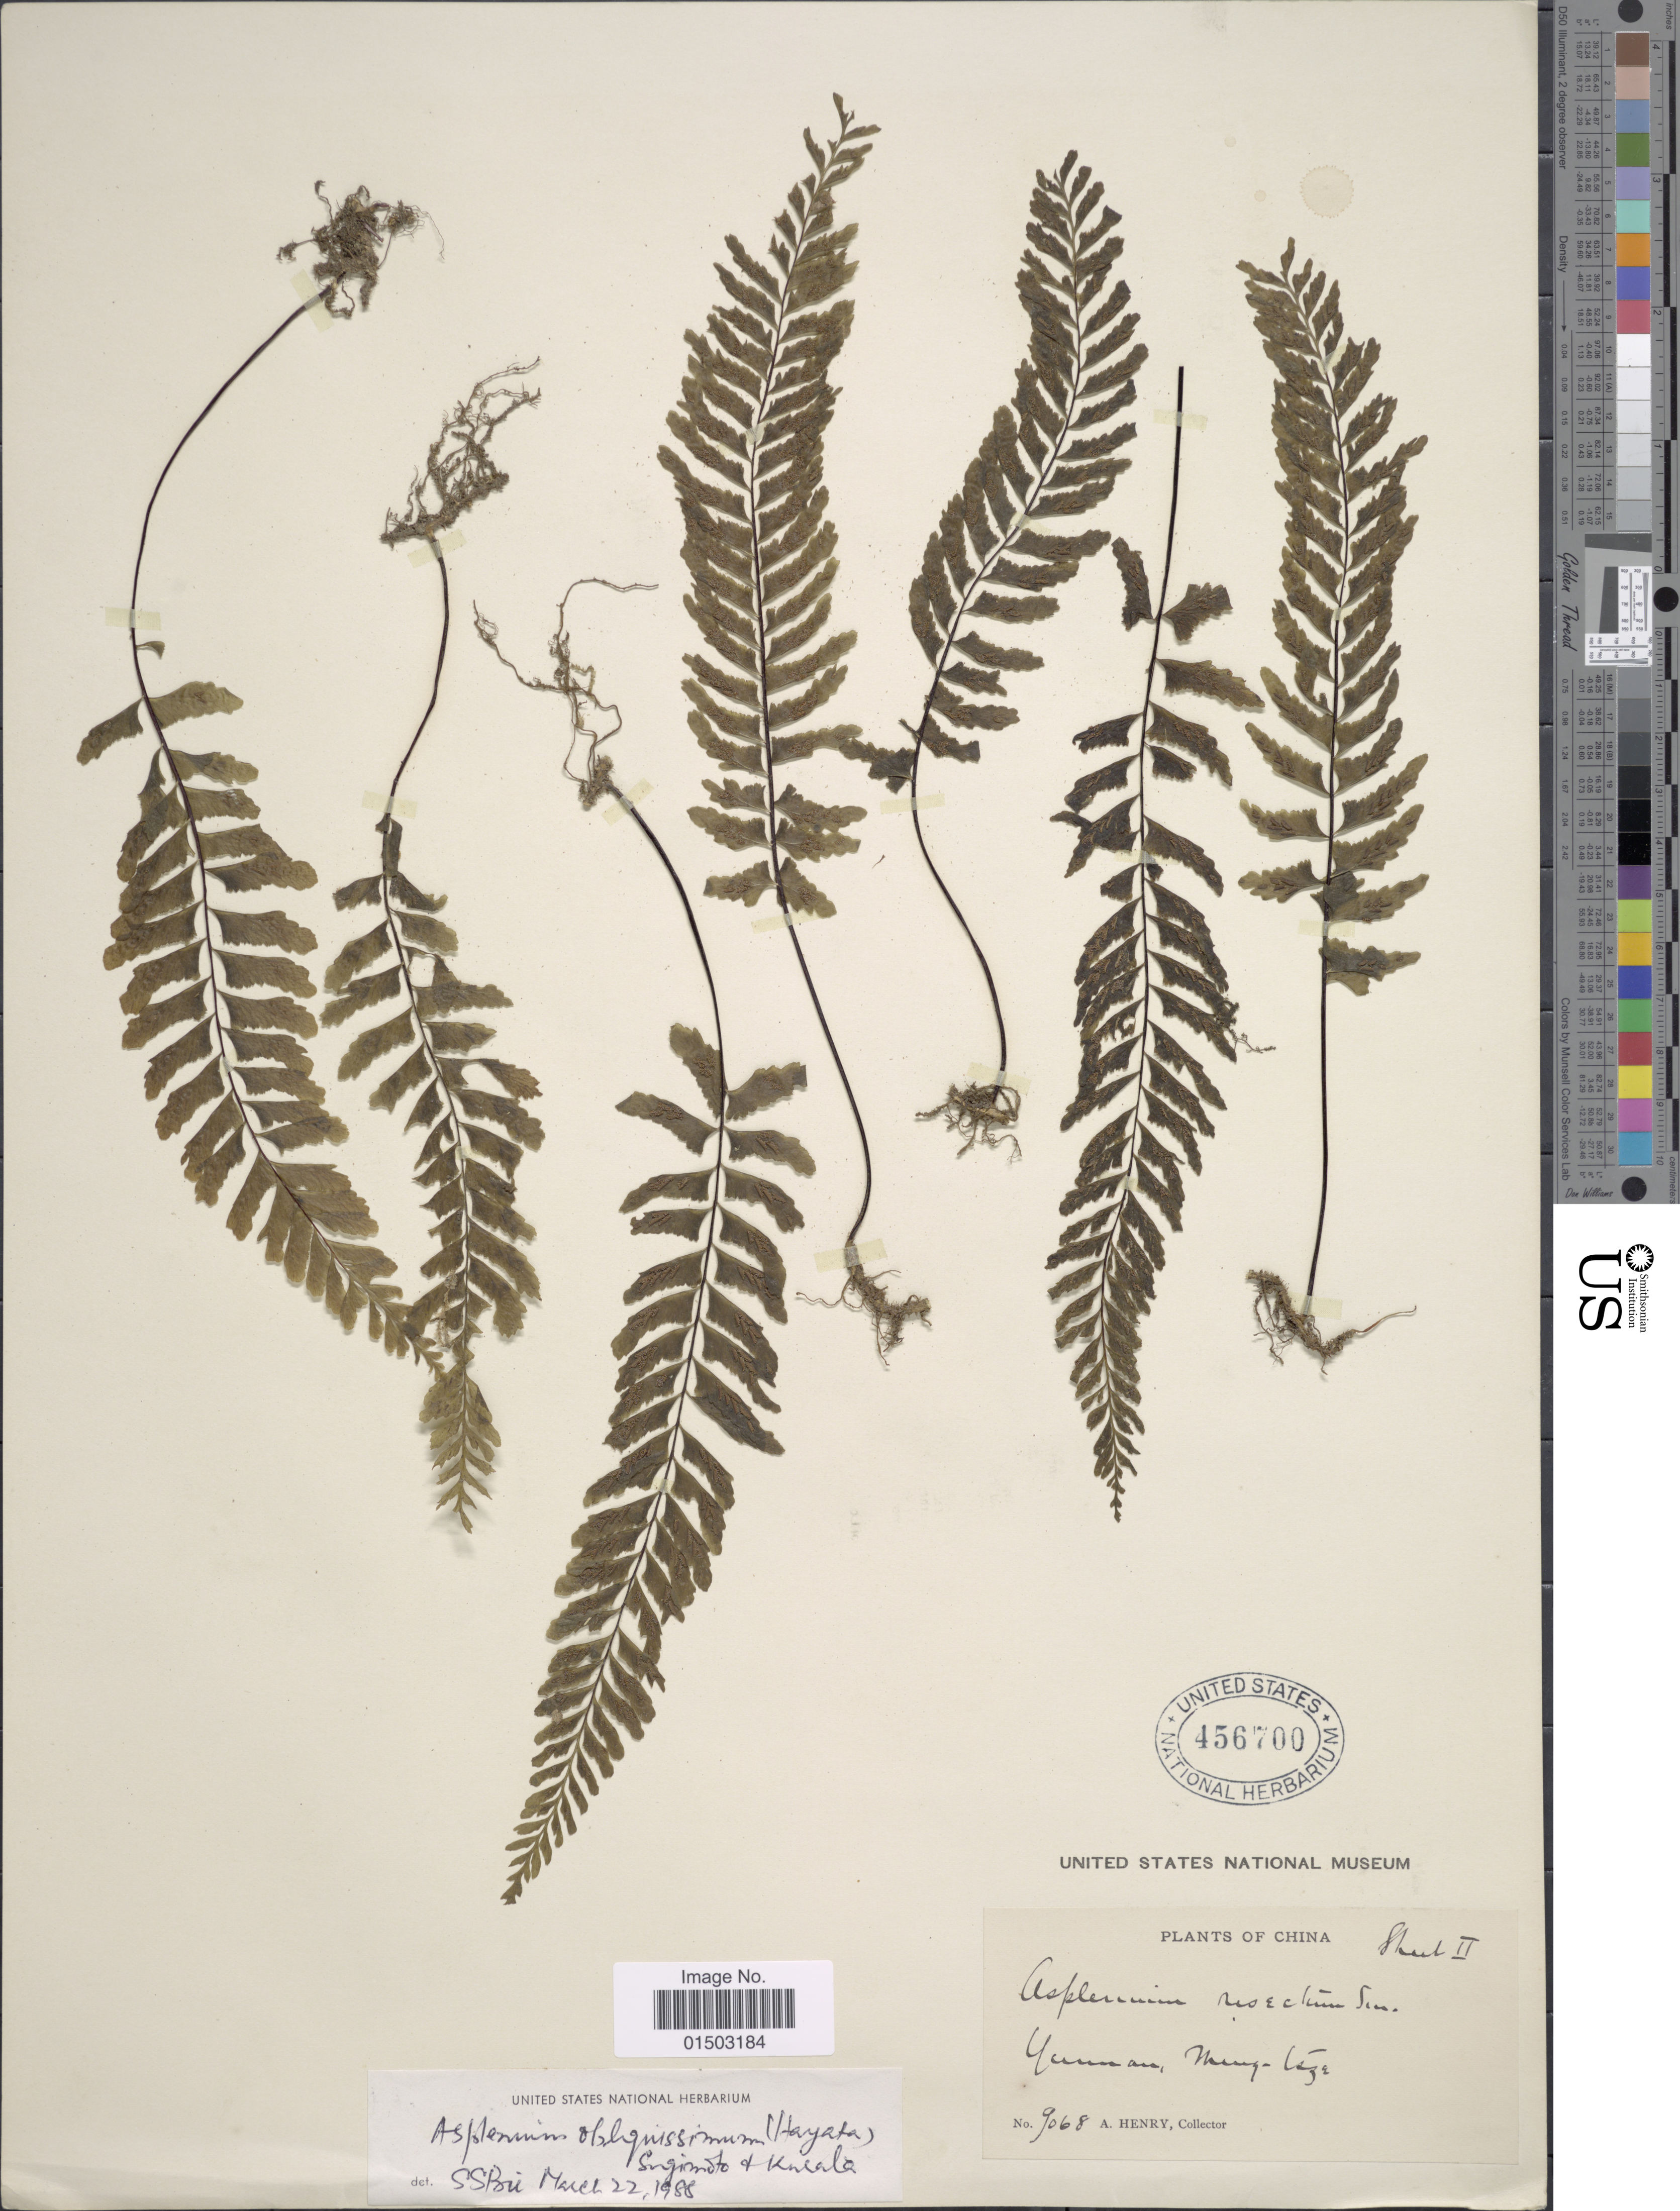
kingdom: Plantae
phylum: Tracheophyta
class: Polypodiopsida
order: Polypodiales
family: Aspleniaceae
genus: Hymenasplenium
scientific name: Hymenasplenium obliquissimum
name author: (Hayata) Sugim.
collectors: A. Henry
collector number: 9068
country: China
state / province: Yunnan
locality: Meng-tsze.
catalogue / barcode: US 456700